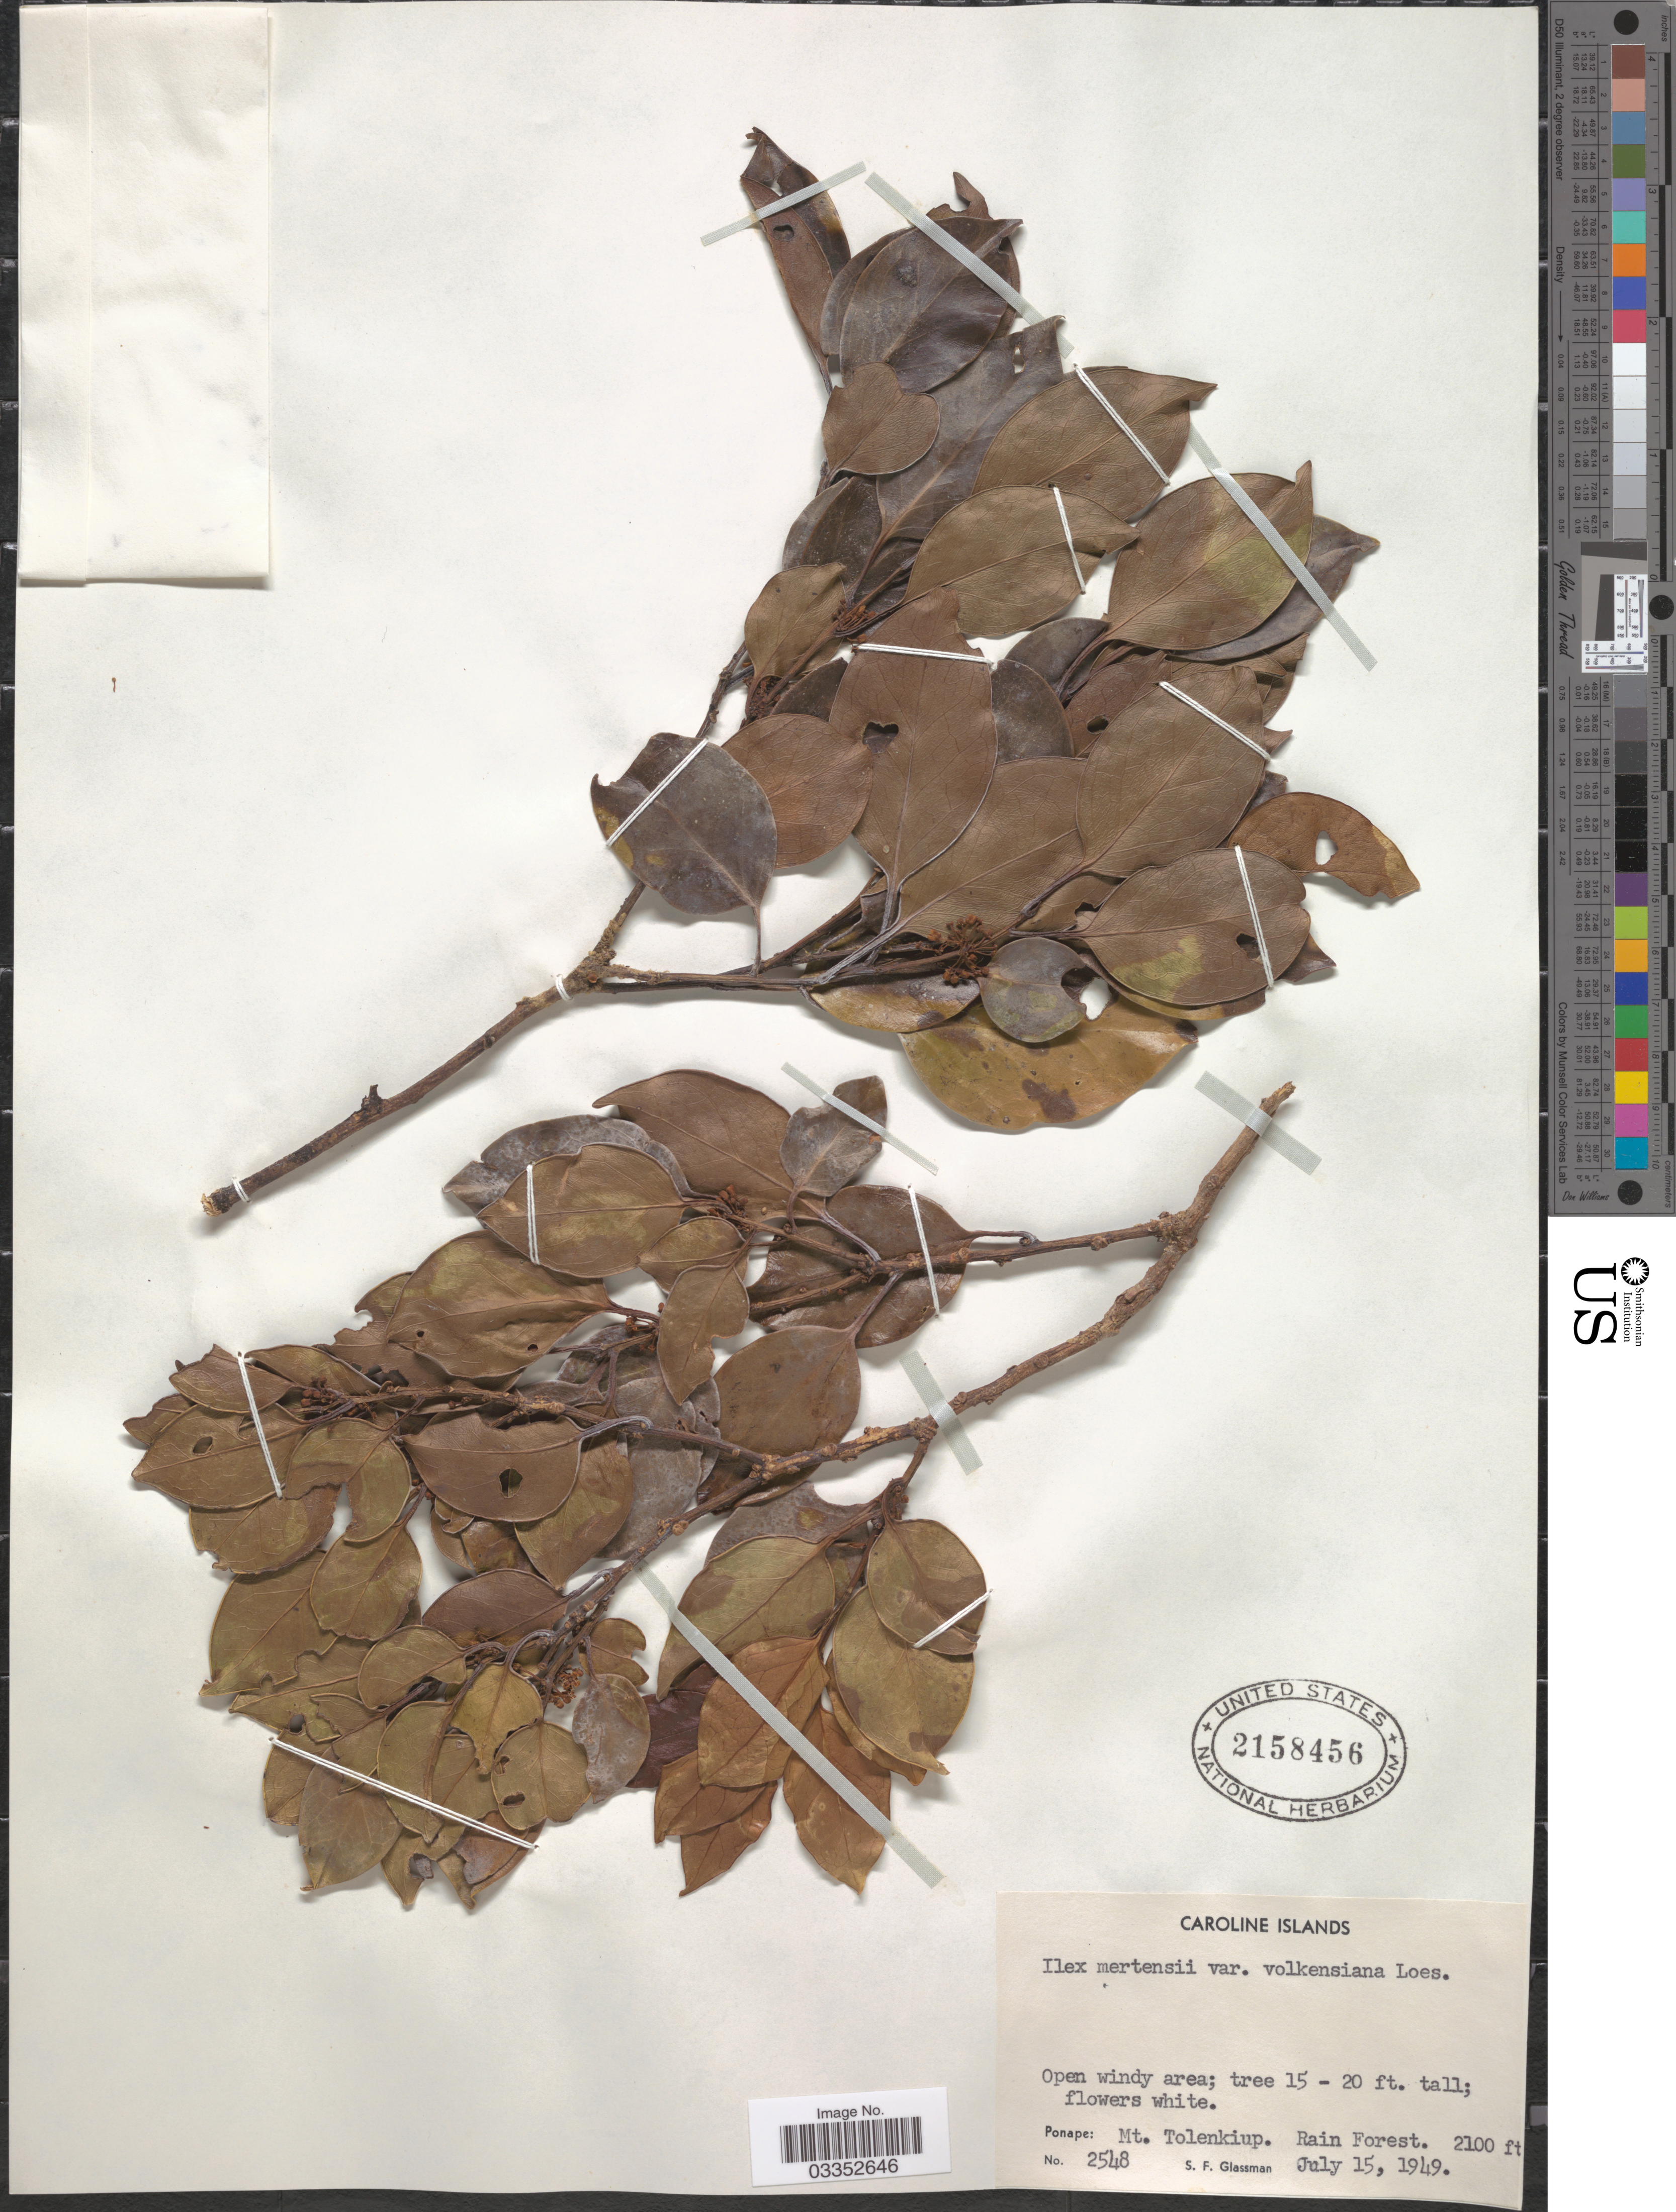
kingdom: Plantae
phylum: Tracheophyta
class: Magnoliopsida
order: Aquifoliales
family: Aquifoliaceae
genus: Ilex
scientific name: Ilex mertensii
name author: Maxim.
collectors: S. F. Glassman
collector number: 2548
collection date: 1949-07-15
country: Micronesia, Federated States of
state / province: Pohnpei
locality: Caroline Islands. Ponape: Mt. Tolenkiup. Rain forest.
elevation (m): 640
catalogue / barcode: US 2158456